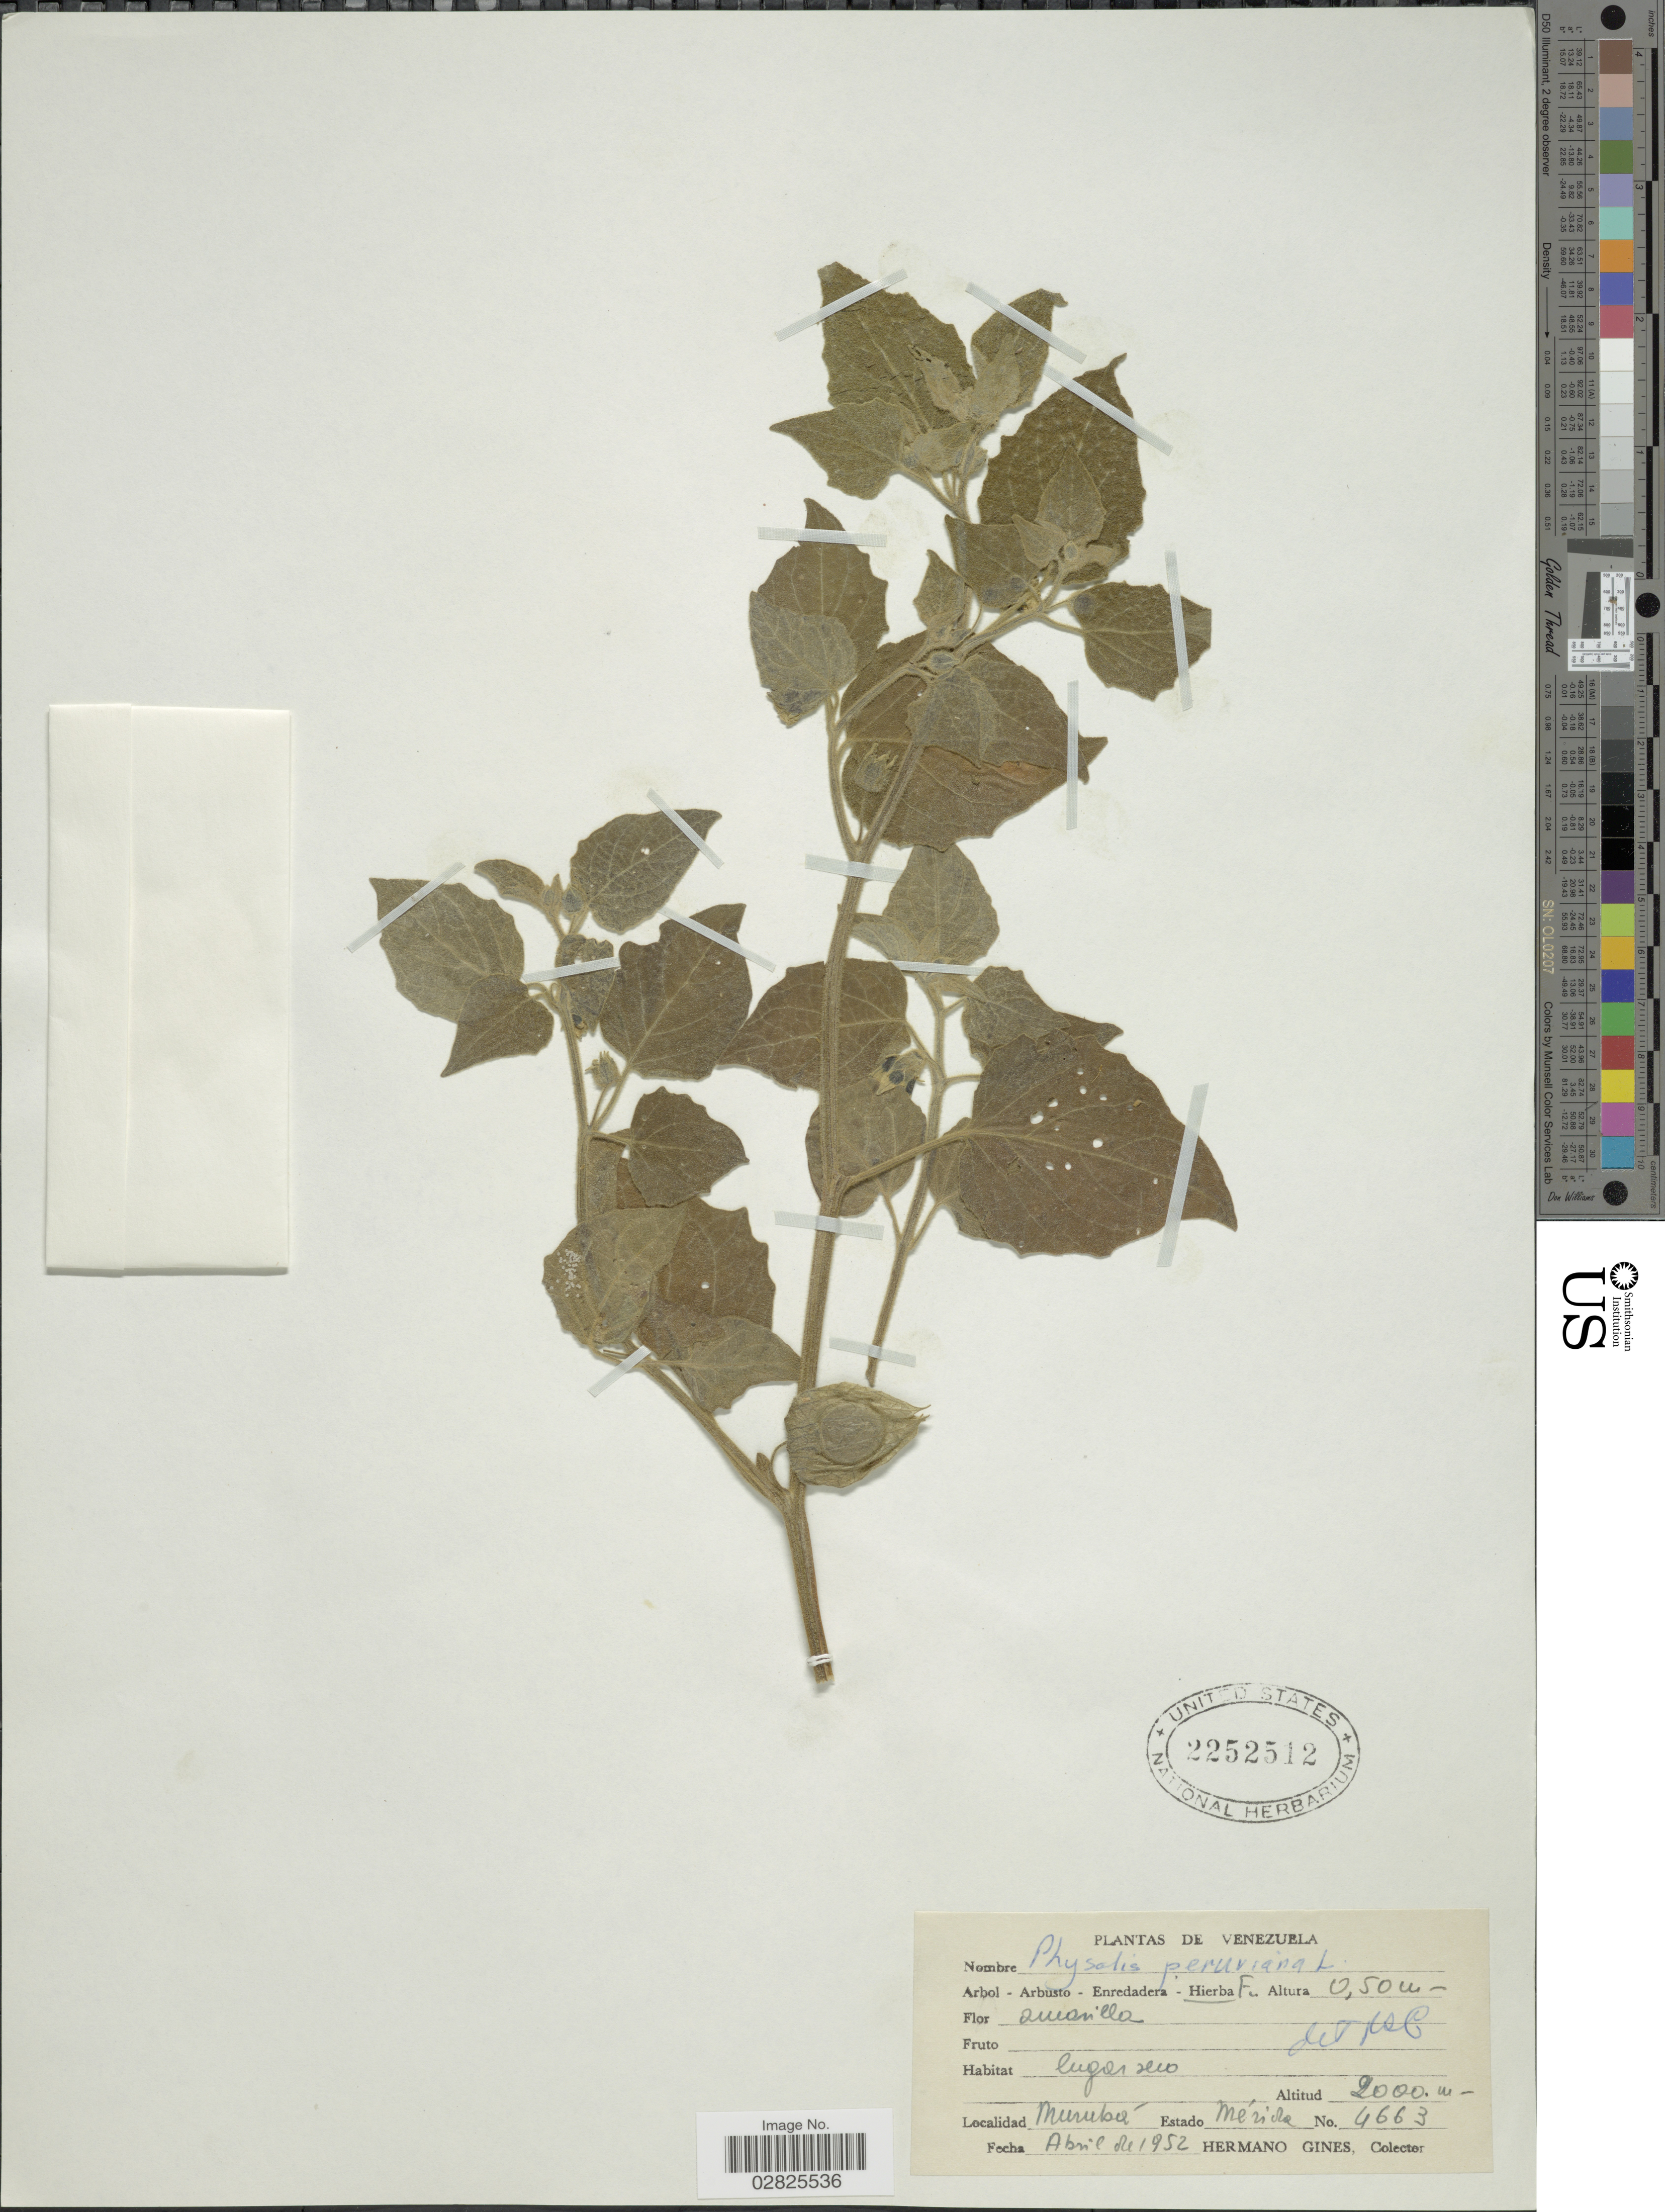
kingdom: Plantae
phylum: Tracheophyta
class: Magnoliopsida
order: Solanales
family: Solanaceae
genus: Physalis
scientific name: Physalis peruviana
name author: L.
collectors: Bro. Gines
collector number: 4663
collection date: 1952-04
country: Venezuela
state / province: Mérida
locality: Murubá.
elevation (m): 2000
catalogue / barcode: US 2252512